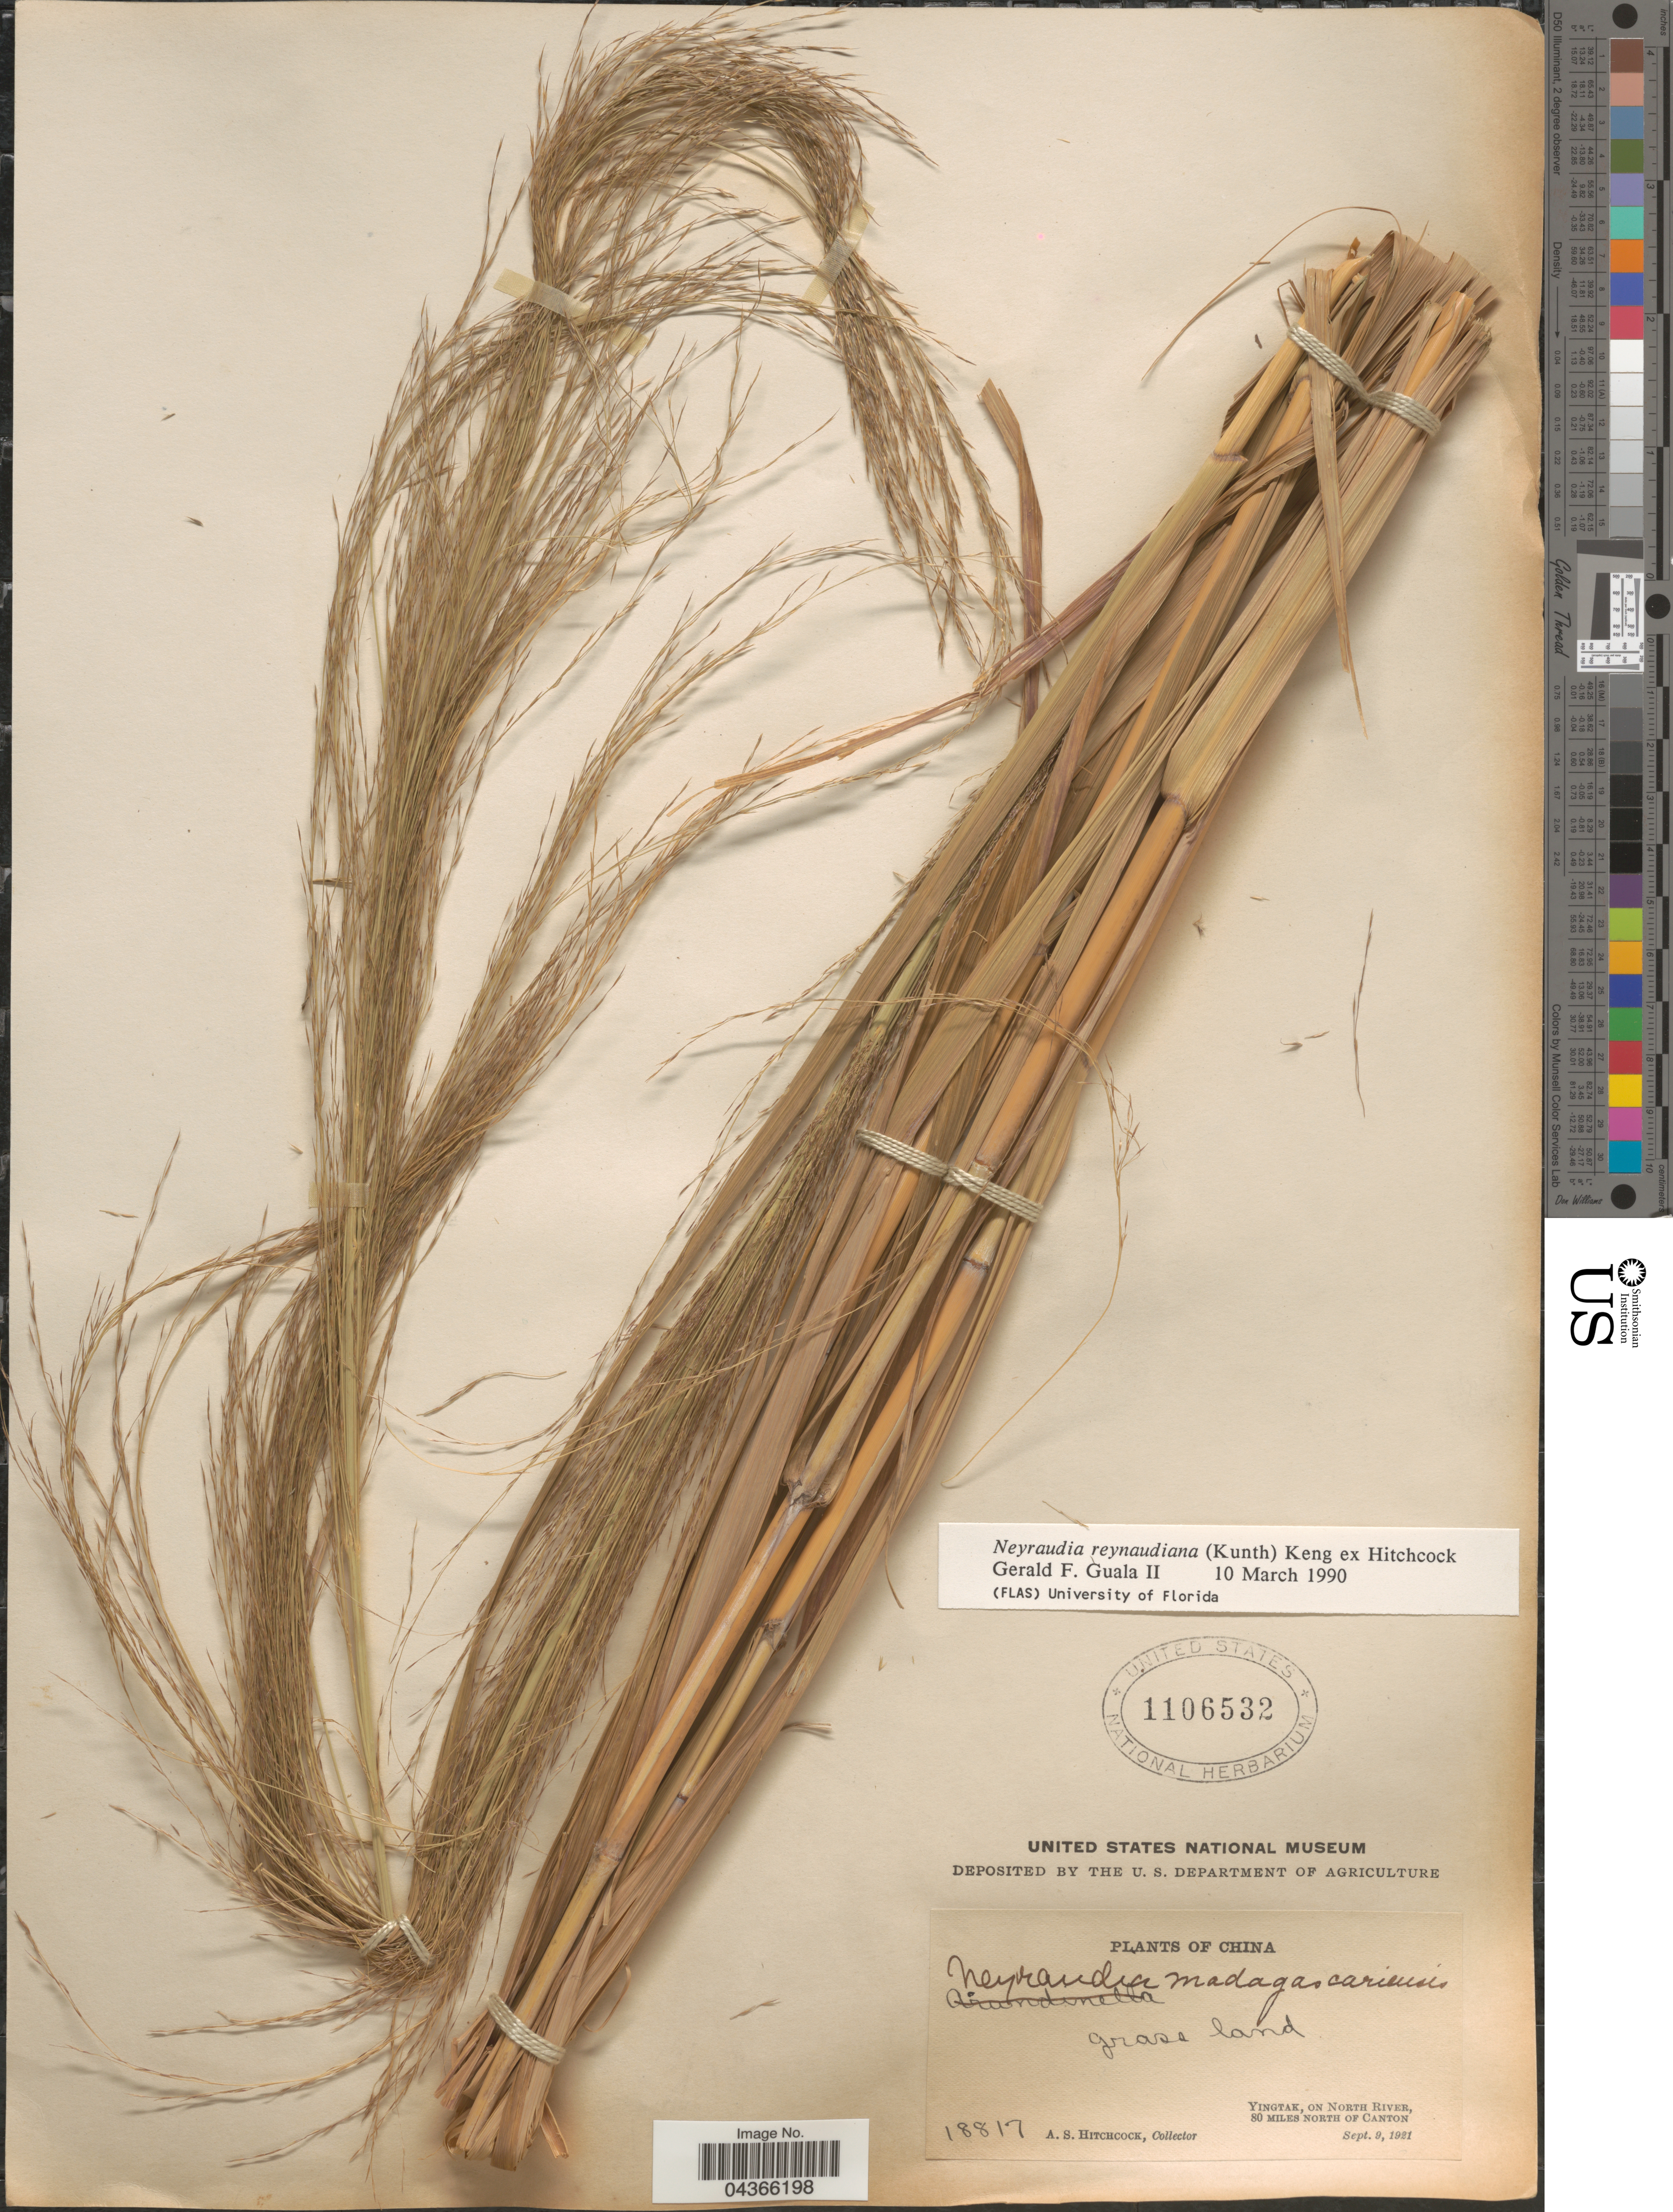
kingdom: Plantae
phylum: Tracheophyta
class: Liliopsida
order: Poales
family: Poaceae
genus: Neyraudia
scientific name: Neyraudia reynaudiana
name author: (Kunth) Keng ex Hitchc.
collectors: A. S. Hitchcock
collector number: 18817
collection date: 1921-09-09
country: China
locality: Yingtak, on North River, 80 miles north of Canton.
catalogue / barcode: US 1106532